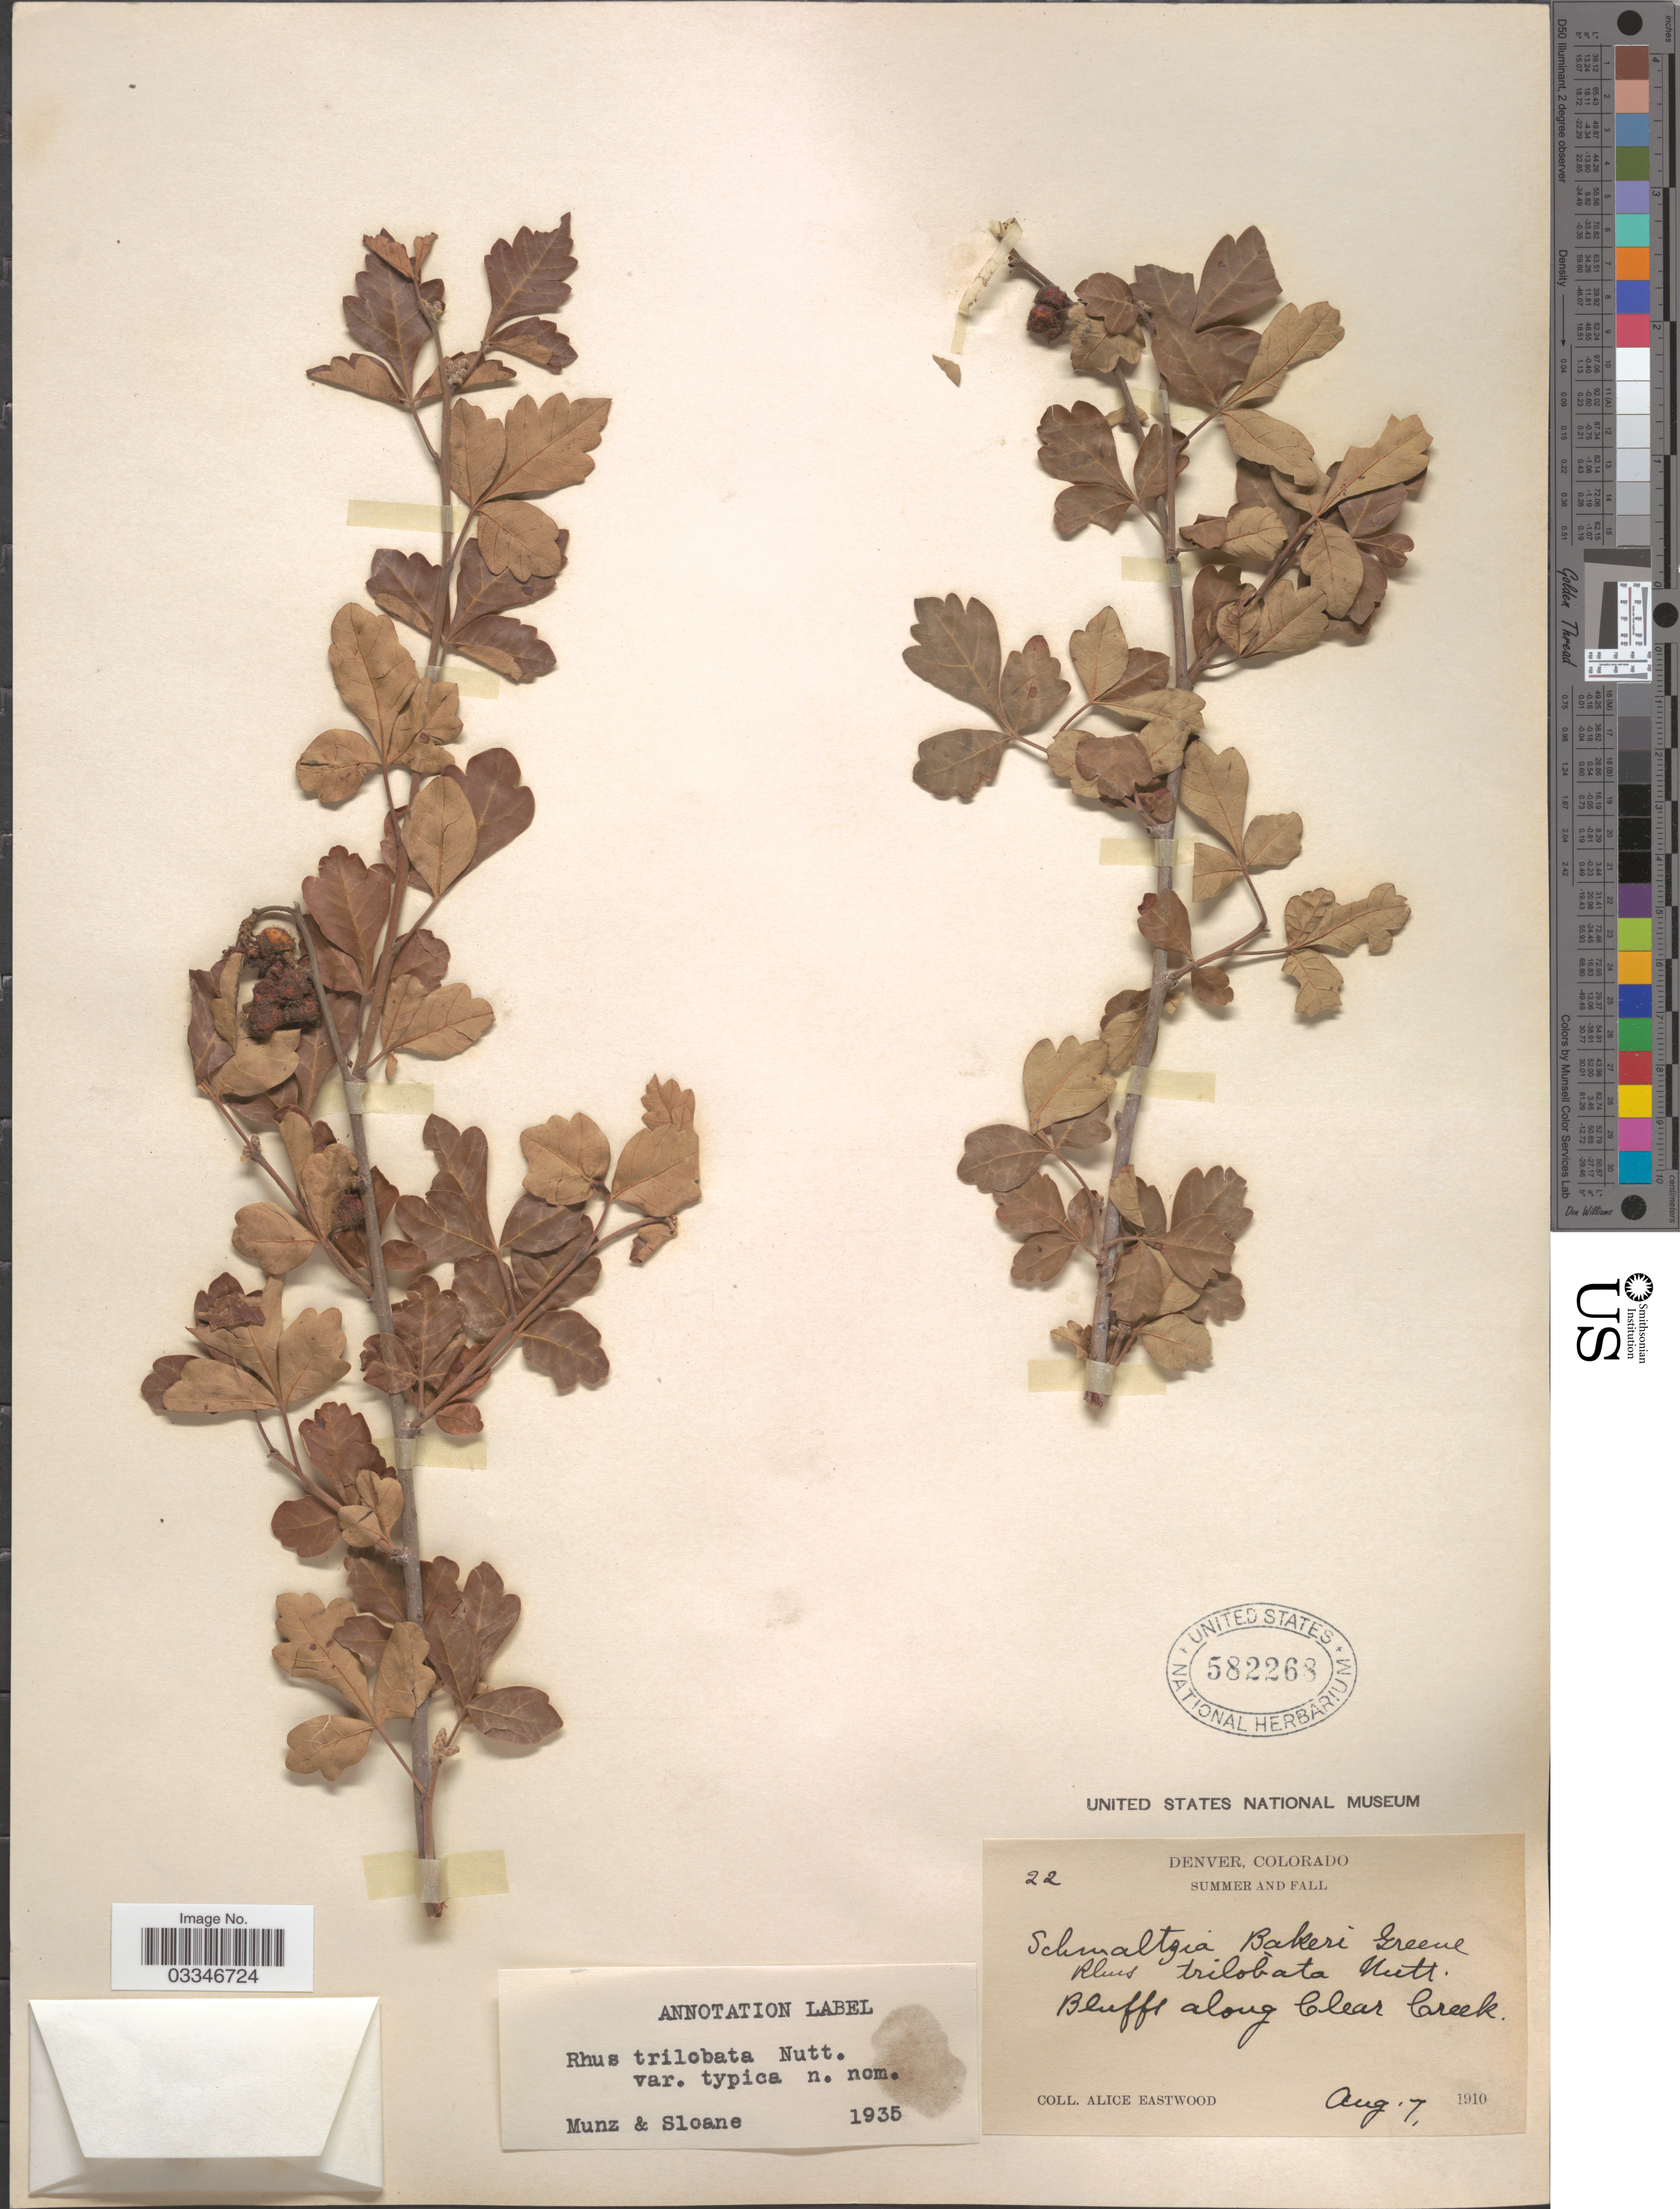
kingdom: Plantae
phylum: Tracheophyta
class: Magnoliopsida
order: Sapindales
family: Anacardiaceae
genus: Rhus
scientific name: Rhus trilobata var. typica Munz & Sloane ined.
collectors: A. Eastwood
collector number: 22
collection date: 1910-08-07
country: United States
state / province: Colorado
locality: Denver. Bluffs along Clear Creek.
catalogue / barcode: US 582268